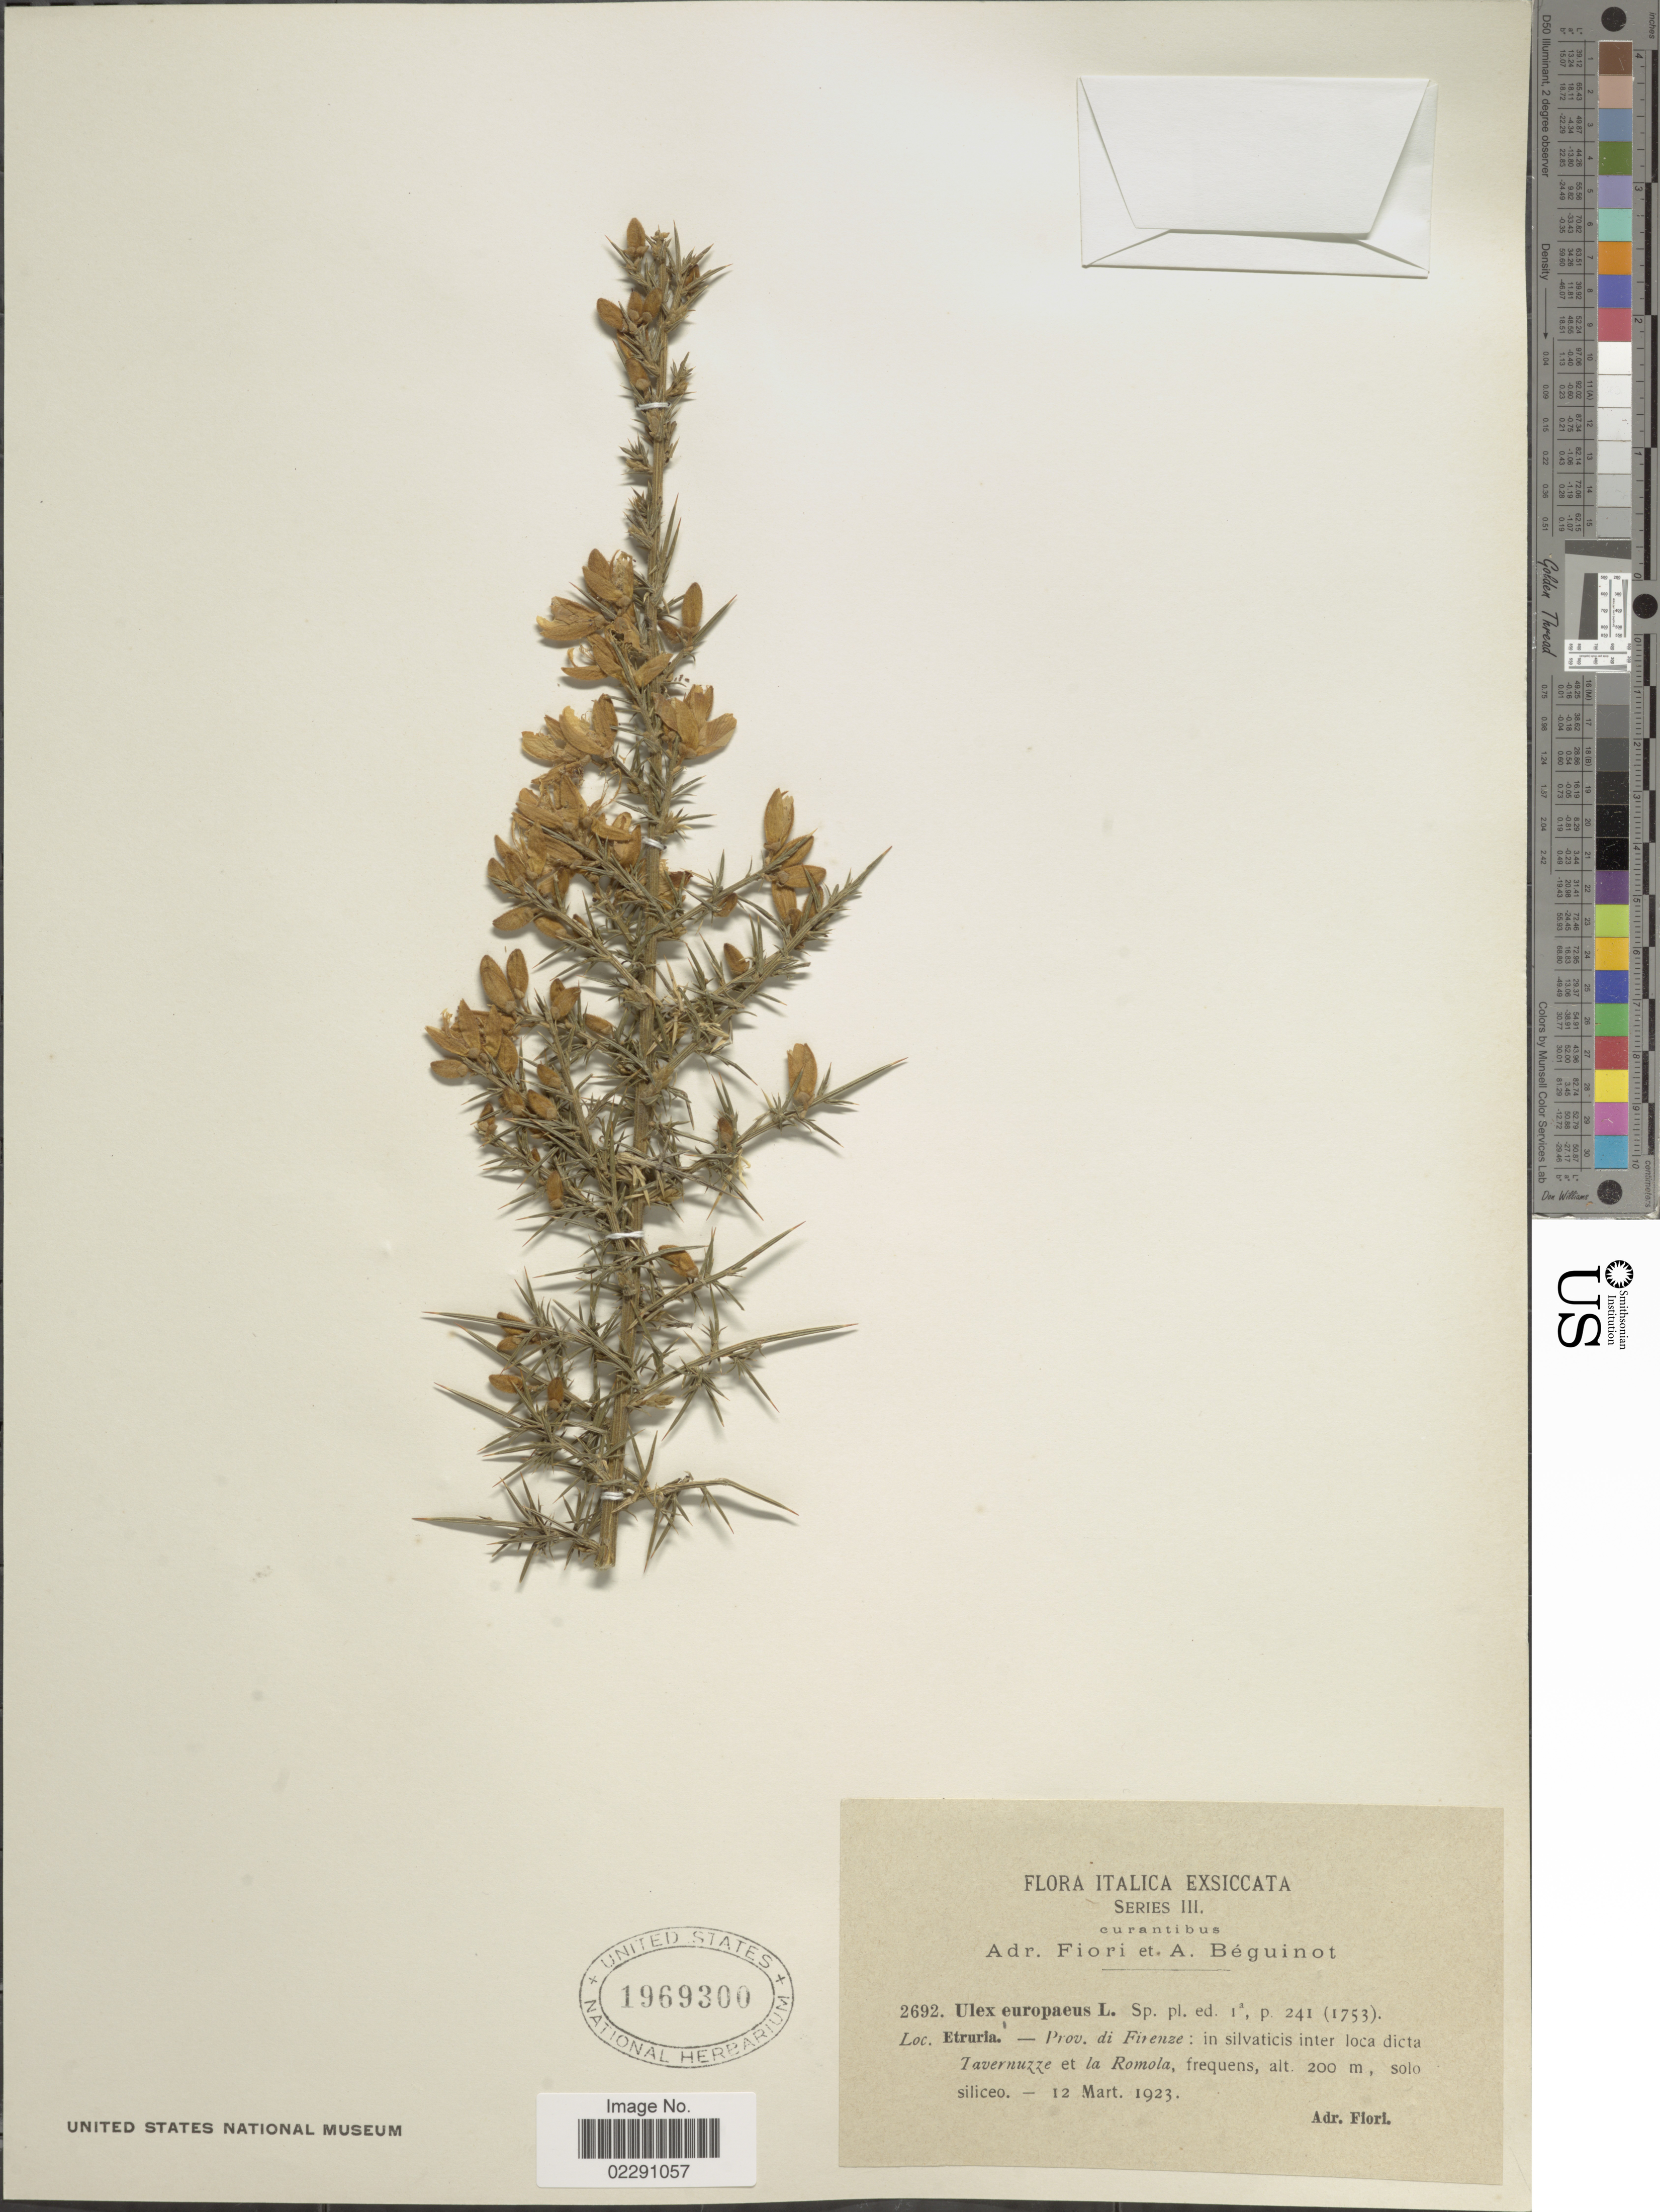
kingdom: Plantae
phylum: Tracheophyta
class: Magnoliopsida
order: Fabales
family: Fabaceae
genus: Ulex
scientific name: Ulex europaeus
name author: L.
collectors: A. Fiori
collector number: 2692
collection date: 1923-03-12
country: Italy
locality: Etruria, prov. di Firenze, inter loca dicta Tavernuzze et la Romola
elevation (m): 200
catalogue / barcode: US 1969300